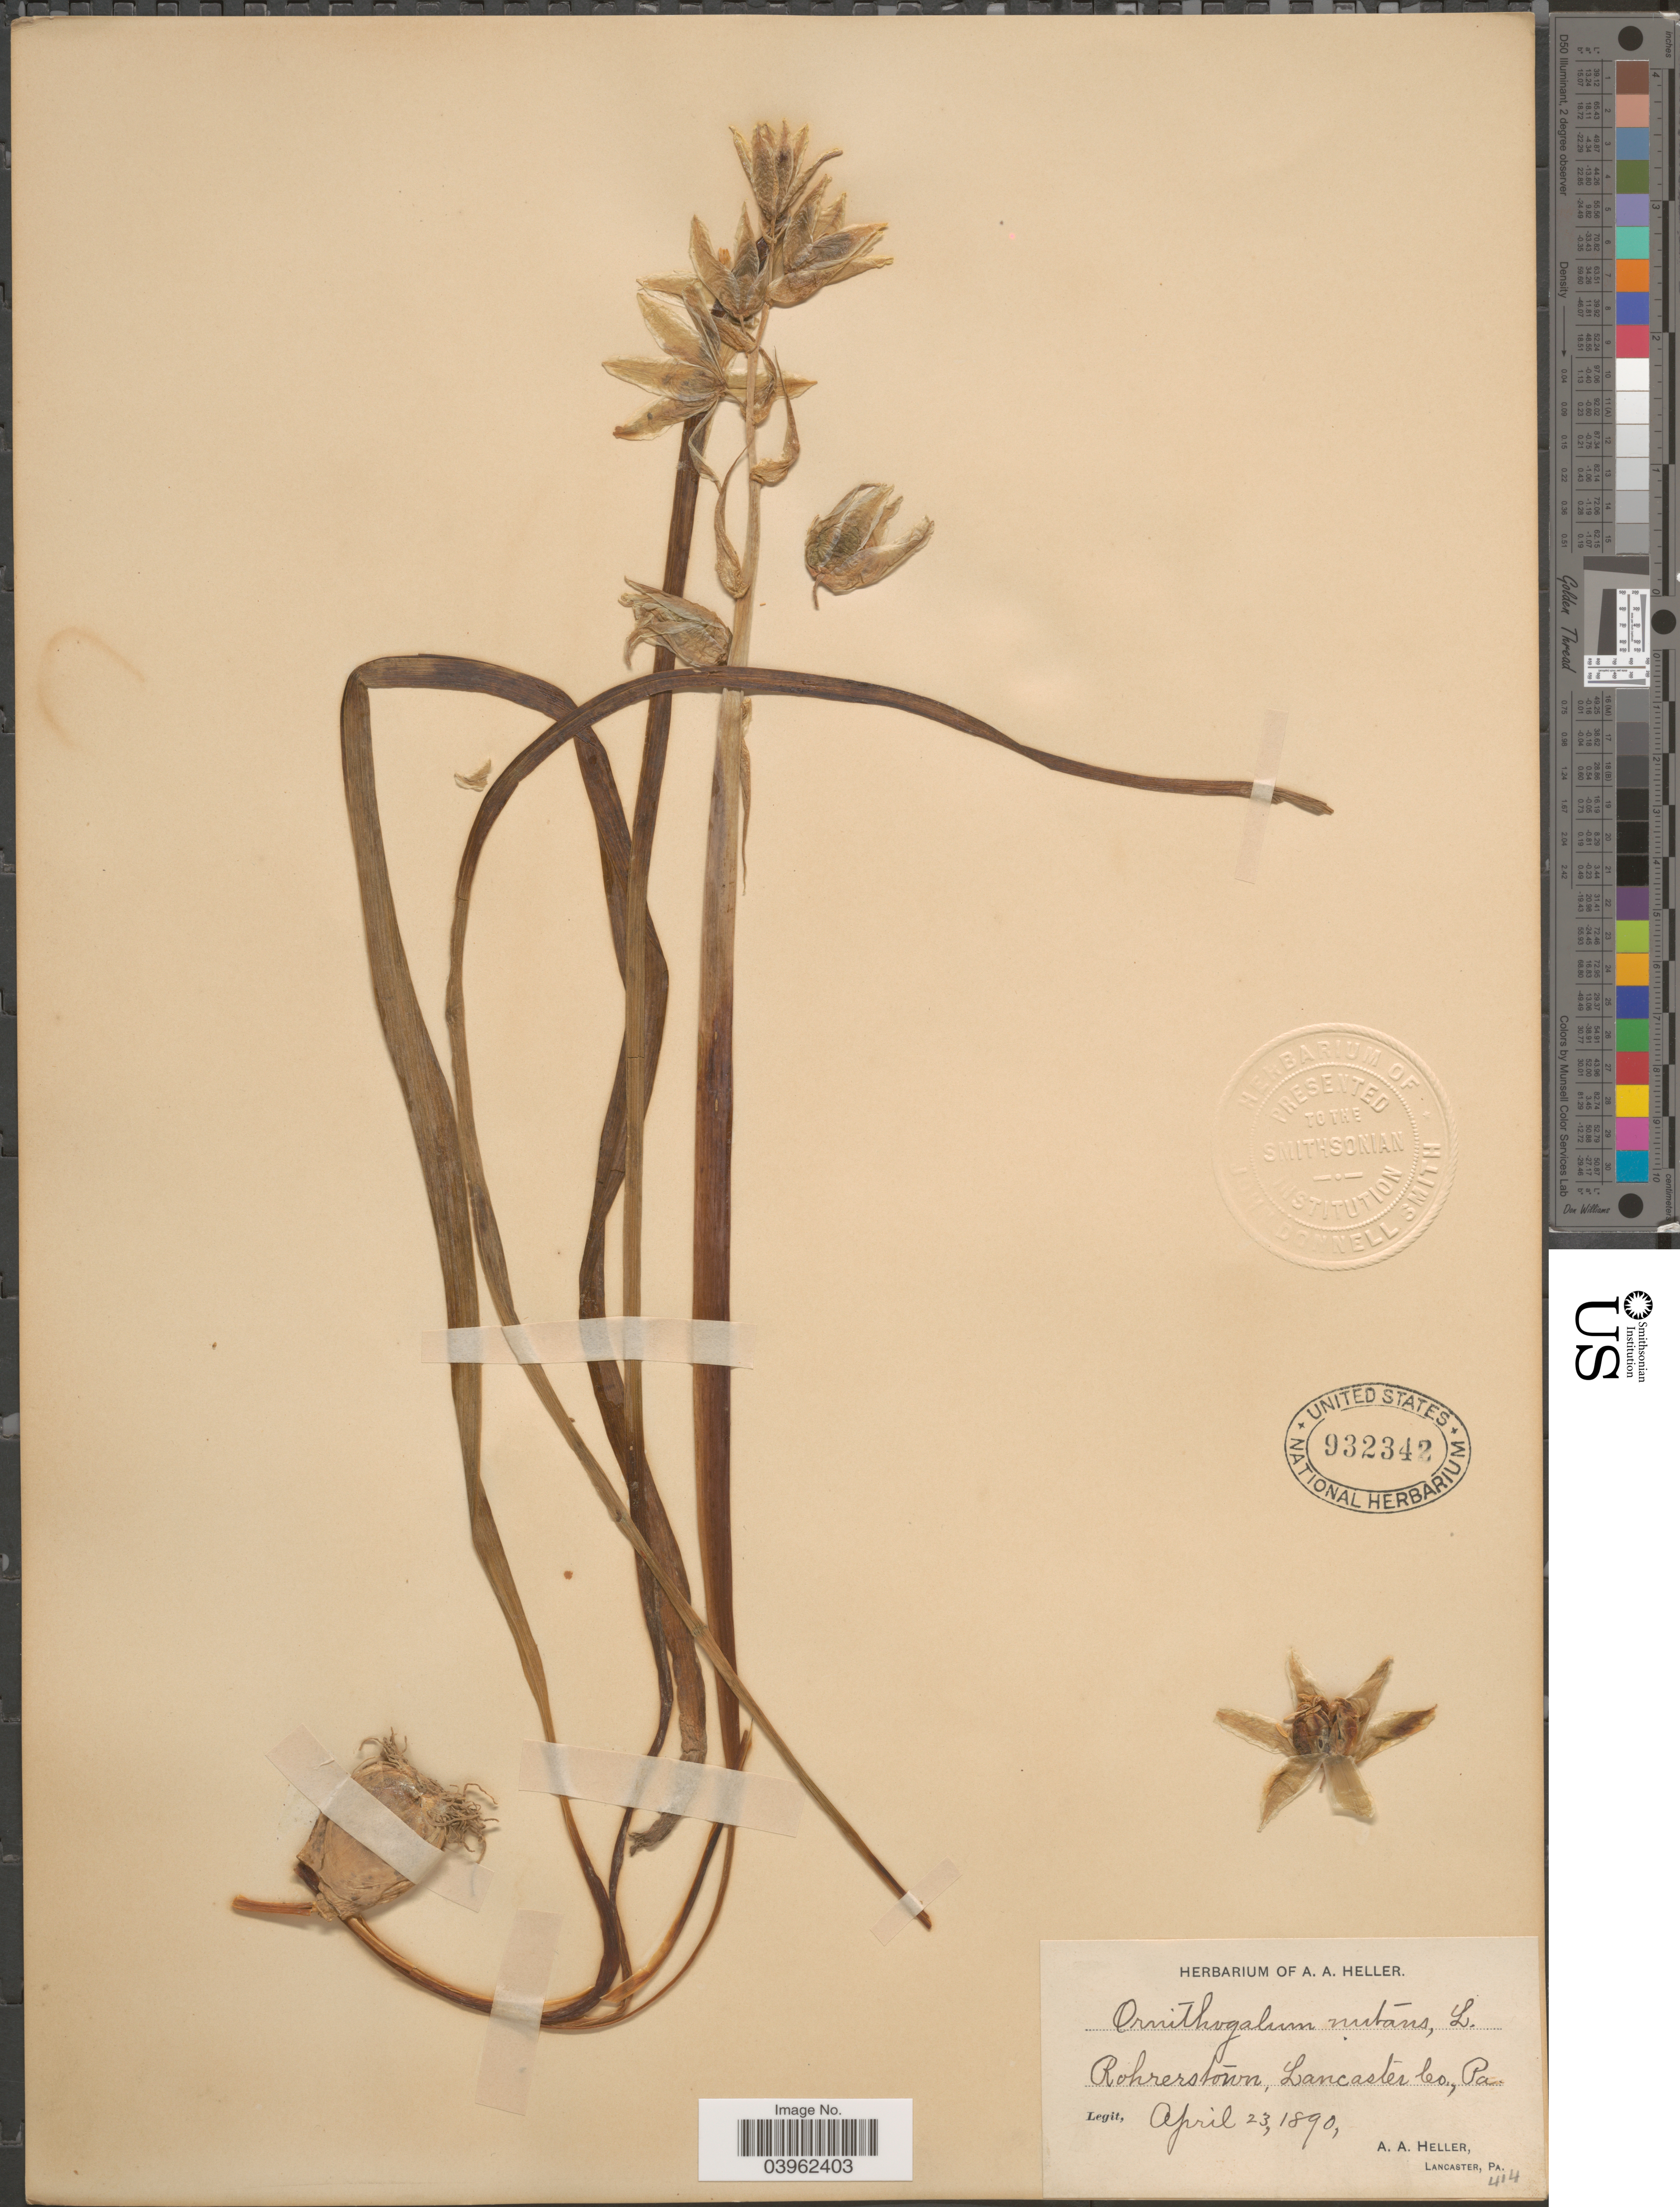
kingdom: Plantae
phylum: Tracheophyta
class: Liliopsida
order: Asparagales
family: Asparagaceae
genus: Ornithogalum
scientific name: Ornithogalum nutans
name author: L.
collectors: A. A. Heller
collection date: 1890-04-23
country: United States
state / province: Pennsylvania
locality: Rohrerstown, Lancaster Co.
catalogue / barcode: US 932342